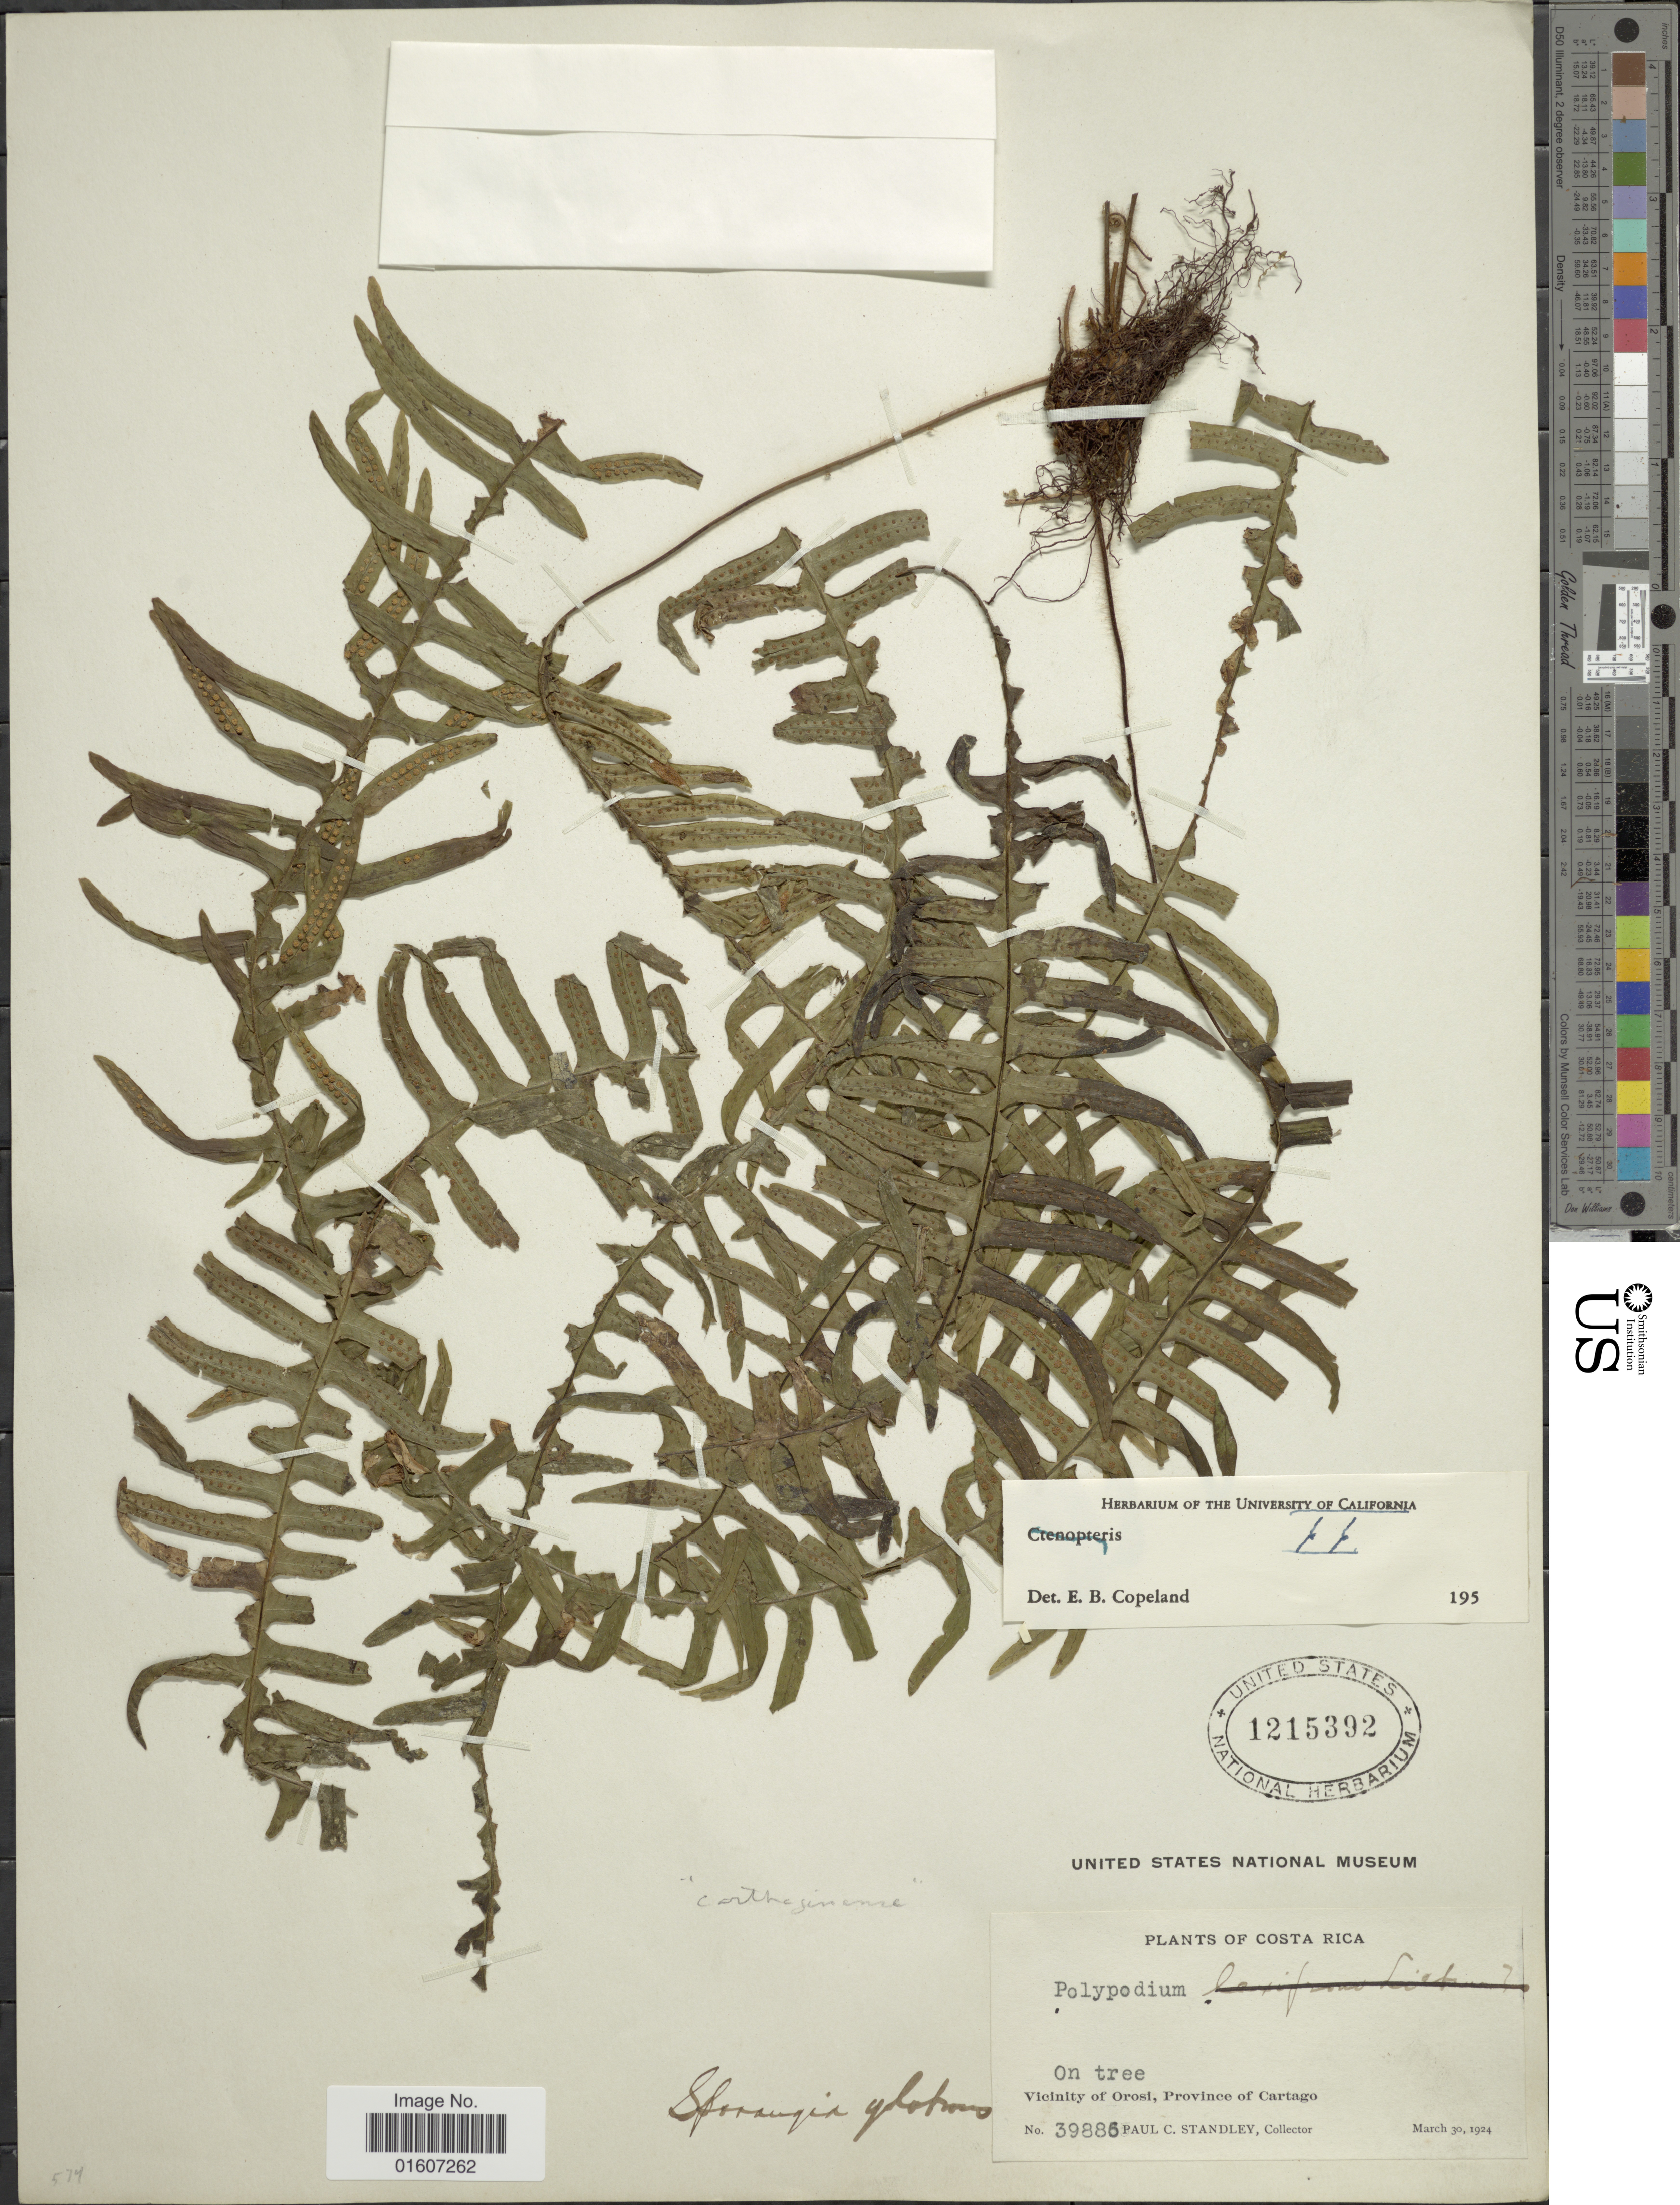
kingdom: Plantae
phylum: Tracheophyta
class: Polypodiopsida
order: Polypodiales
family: Polypodiaceae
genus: Terpsichore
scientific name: Terpsichore atroviridis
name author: (Copel.) A.R. Sm.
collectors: P. C. Standley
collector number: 39886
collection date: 1924-03-30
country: Costa Rica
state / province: Cartago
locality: Vicinity of Orosi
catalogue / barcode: US 1215392